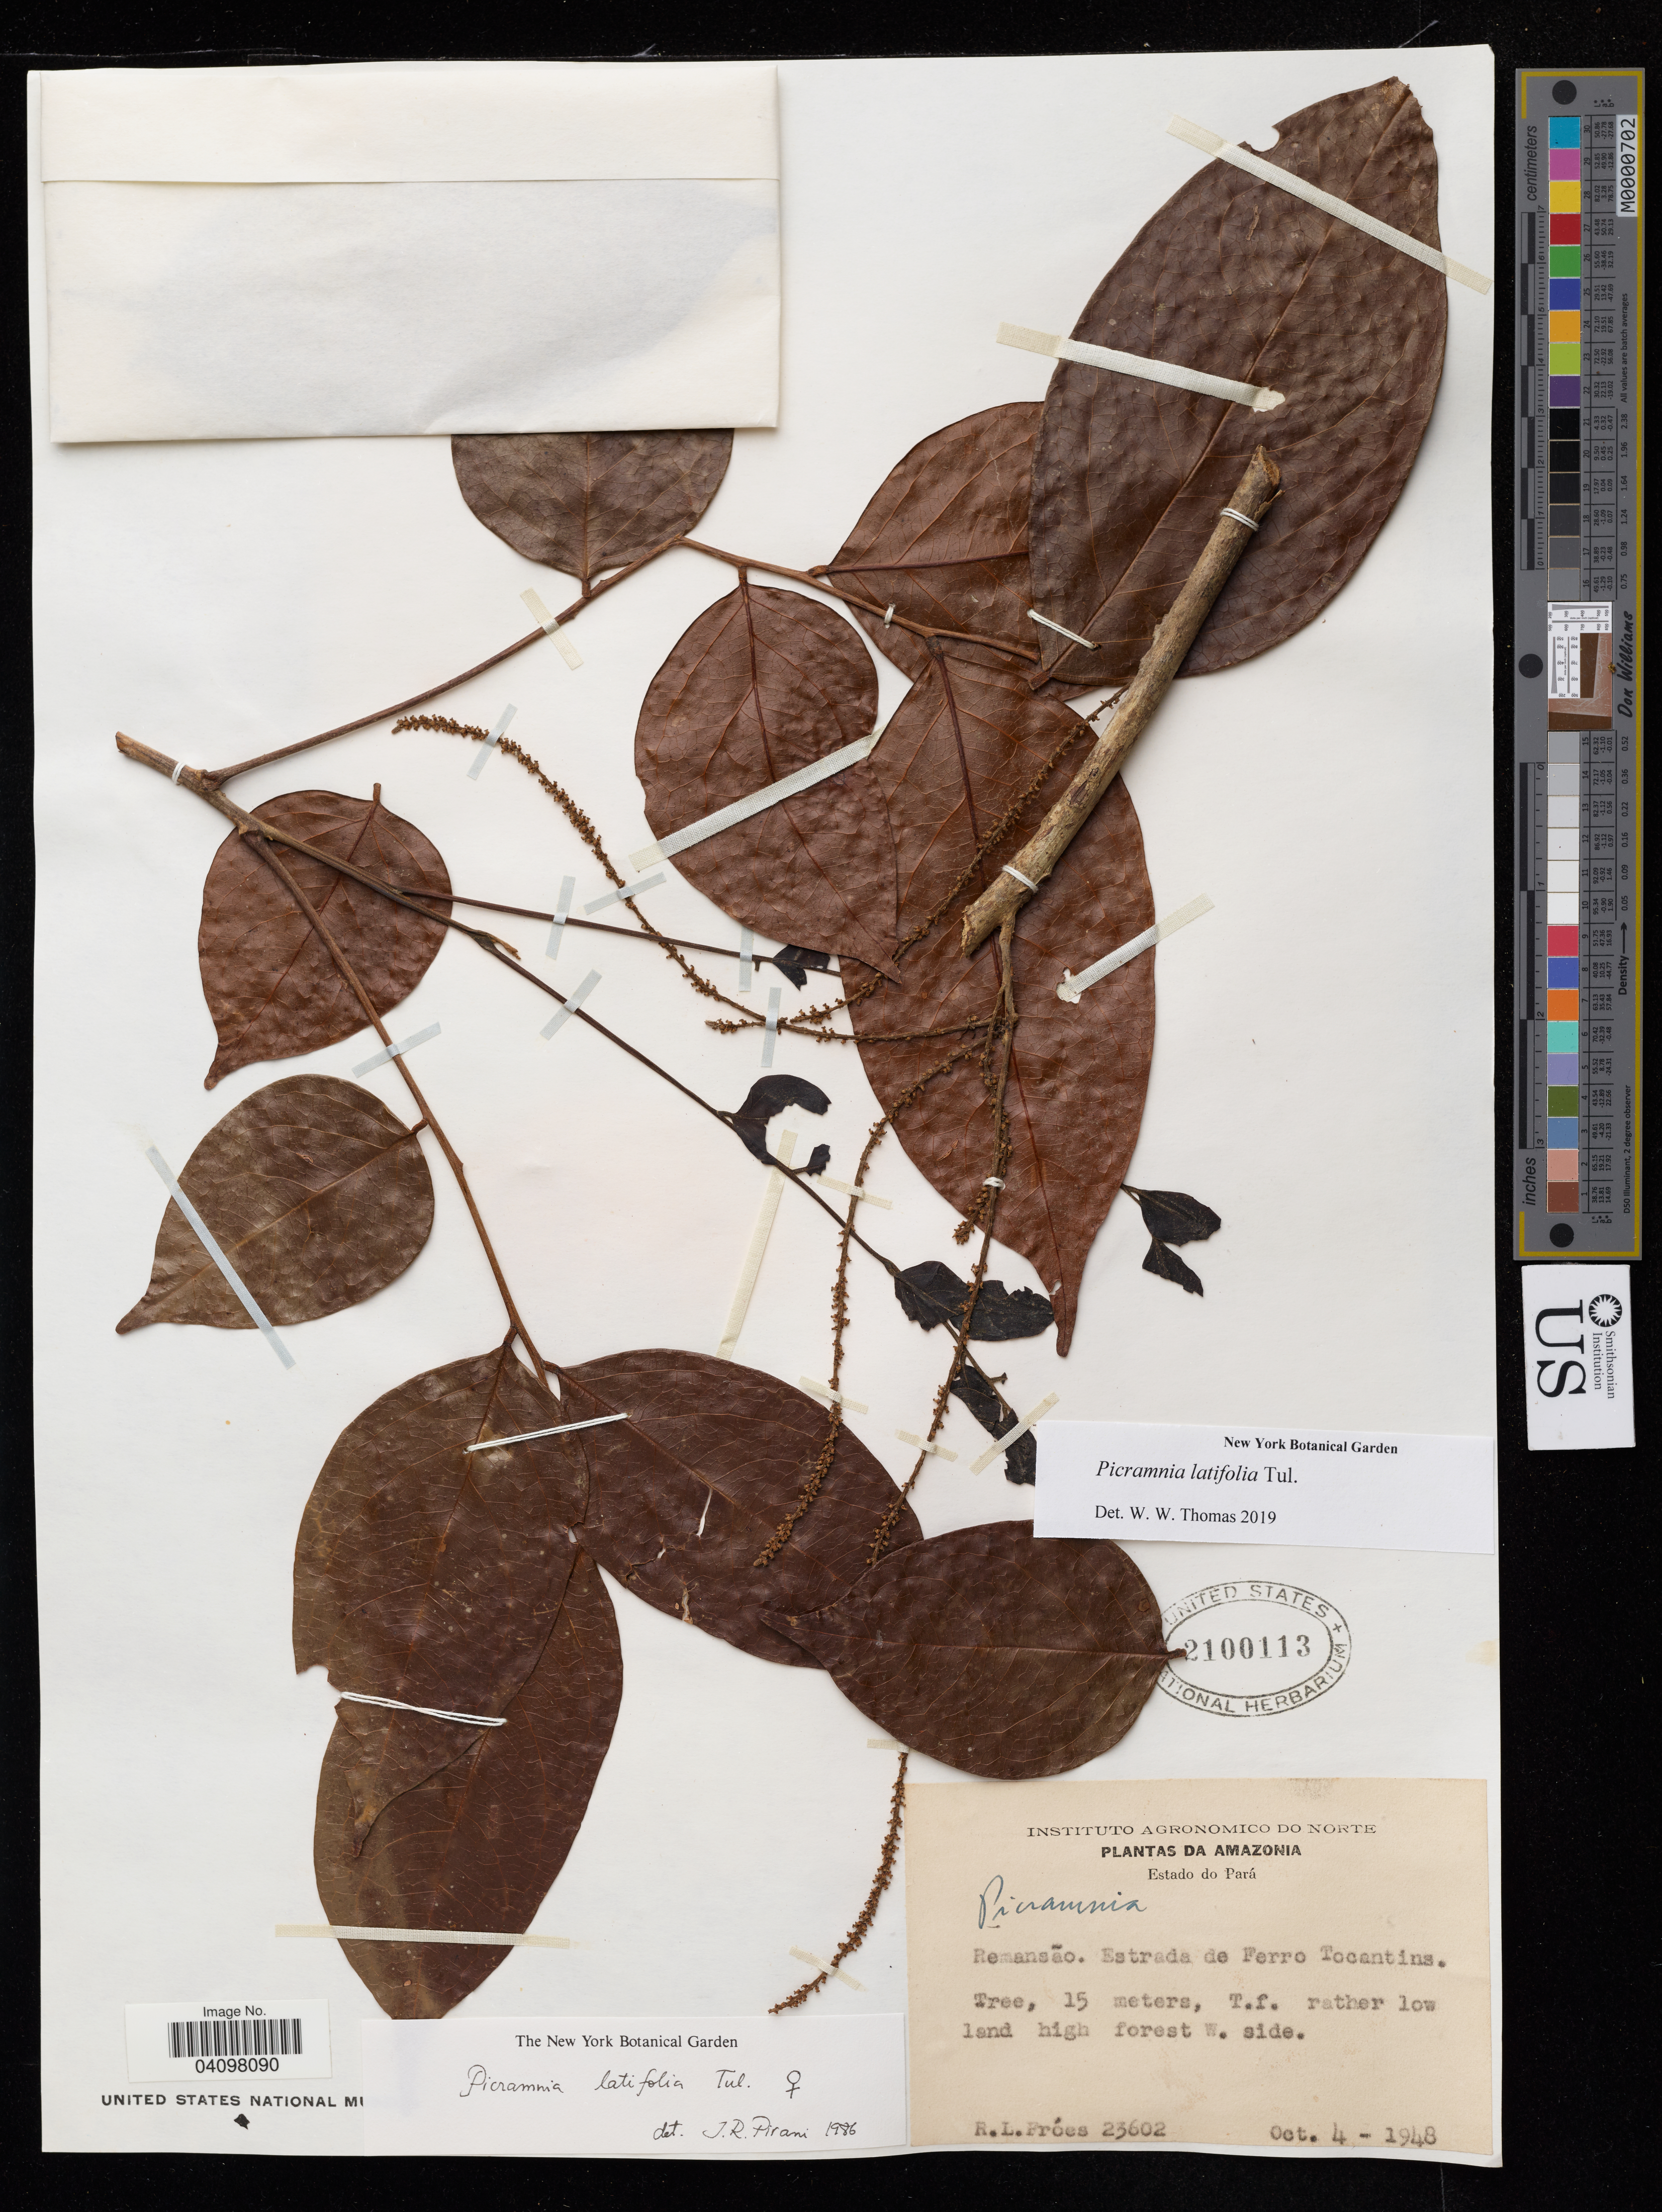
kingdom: Plantae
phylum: Tracheophyta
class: Magnoliopsida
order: Picramniales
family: Picramniaceae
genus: Picramnia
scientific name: Picramnia latifolia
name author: Tul.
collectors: R. Froes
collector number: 23602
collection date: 1948-10-04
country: Brazil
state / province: Pará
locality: Amazonia, Estado do Pará. Remansão. Estrada de Ferro Tocantins.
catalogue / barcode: US 2100113